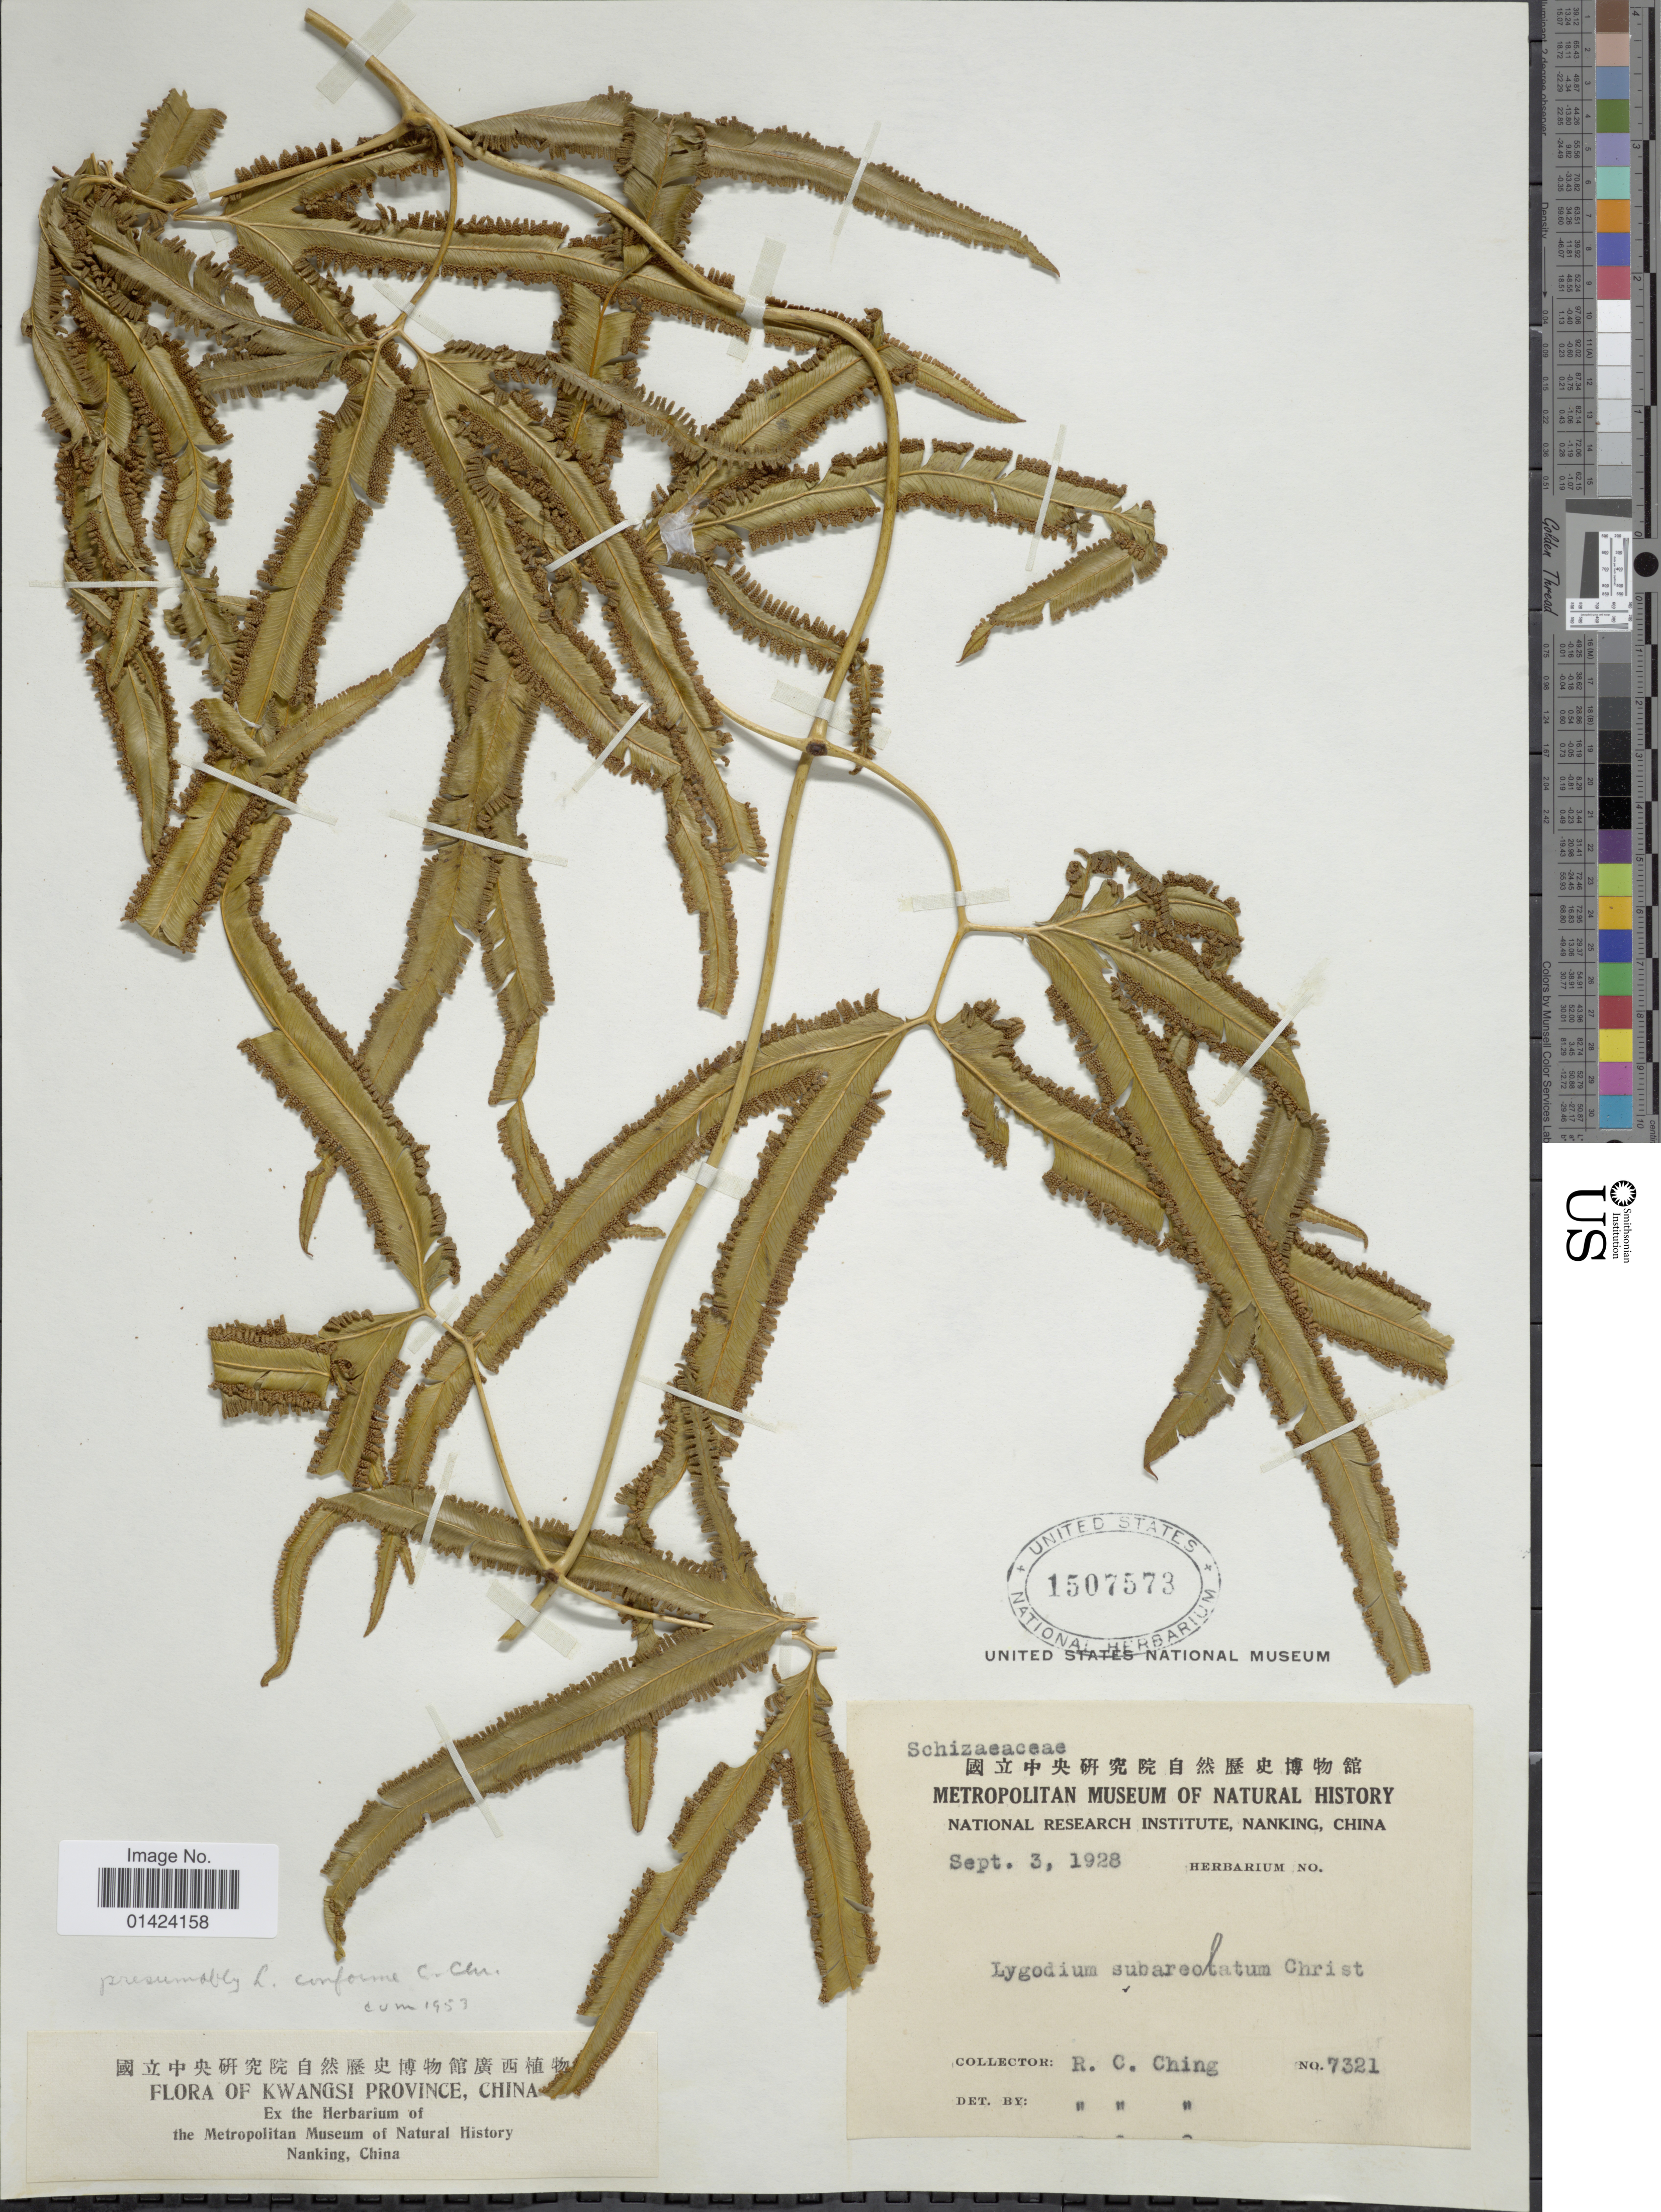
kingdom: Plantae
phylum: Tracheophyta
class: Polypodiopsida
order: Schizaeales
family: Lygodiaceae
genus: Lygodium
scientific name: Lygodium circinnatum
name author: (Burm. f.) Sw.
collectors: R. C. Ching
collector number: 7321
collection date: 1928-09-03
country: China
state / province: Guangxi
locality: Kwangsi province,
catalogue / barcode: US 1507573